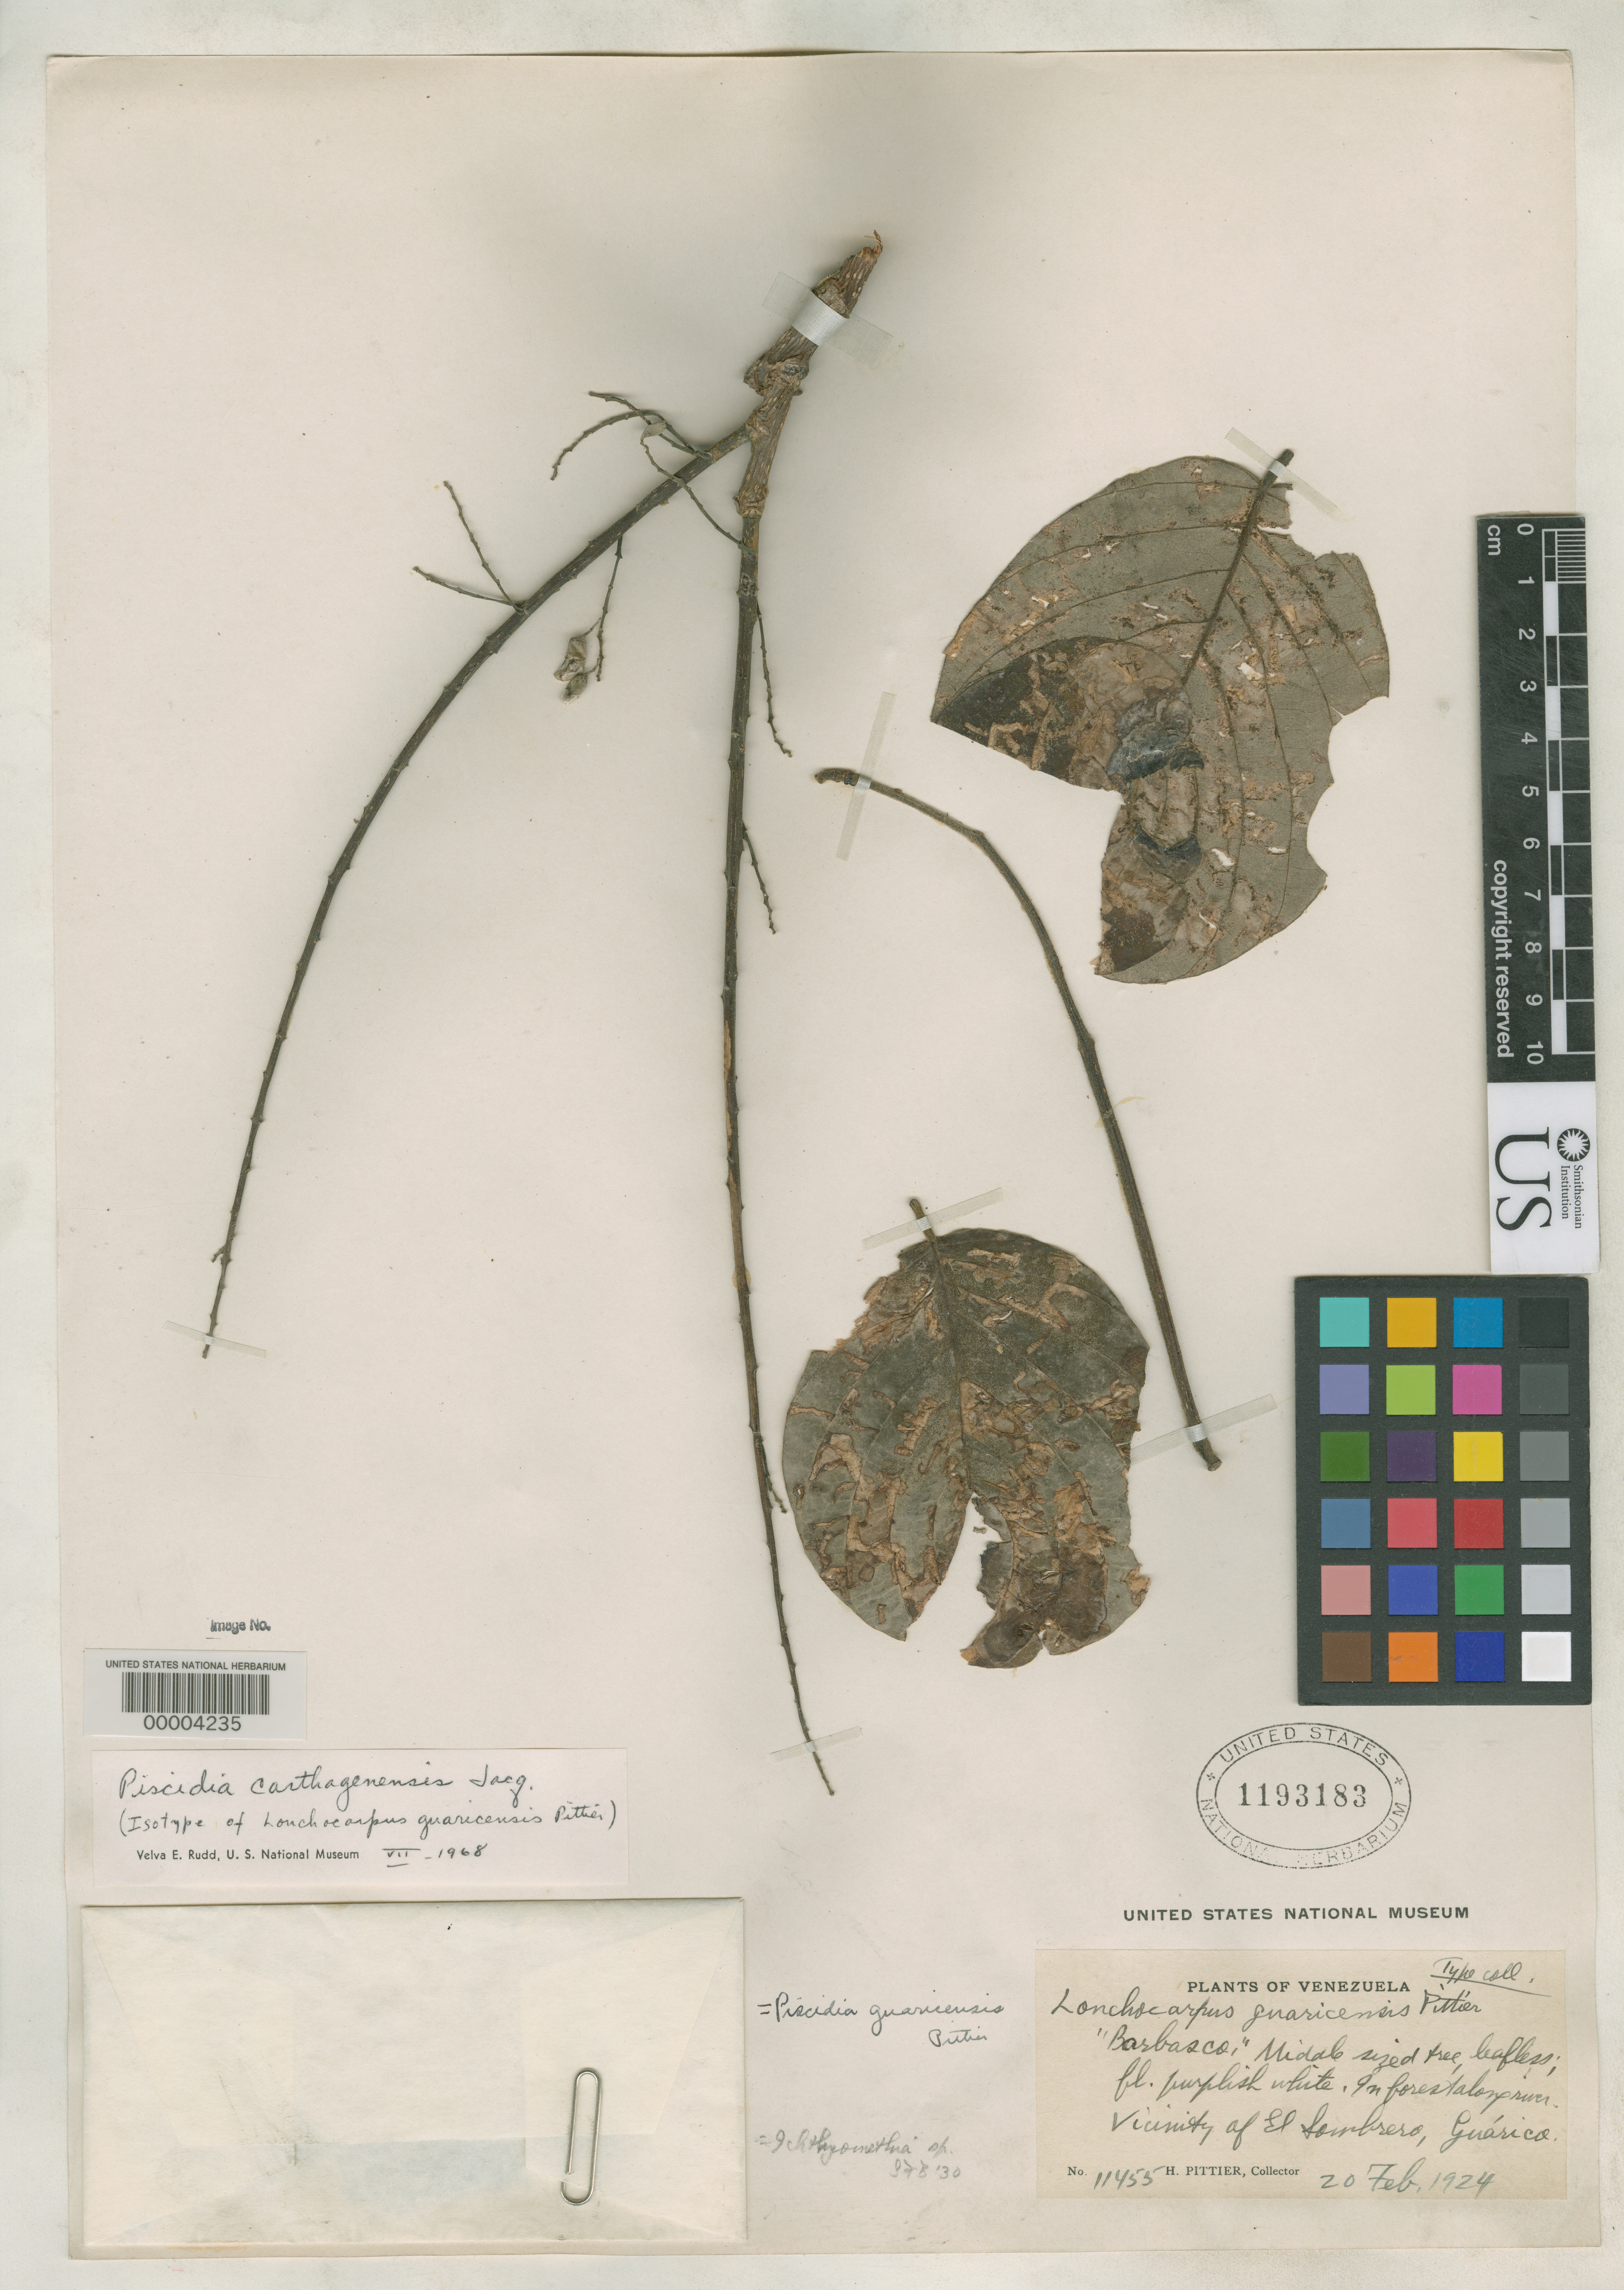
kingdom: Plantae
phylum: Tracheophyta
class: Magnoliopsida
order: Fabales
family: Fabaceae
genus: Lonchocarpus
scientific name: Lonchocarpus guaricensis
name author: Pittier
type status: Isotype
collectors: H. F. Pittier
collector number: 11455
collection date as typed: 20 Feb 1924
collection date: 1924-02-20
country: Venezuela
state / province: Guárico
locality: El Sombrero.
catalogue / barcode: US 1193183